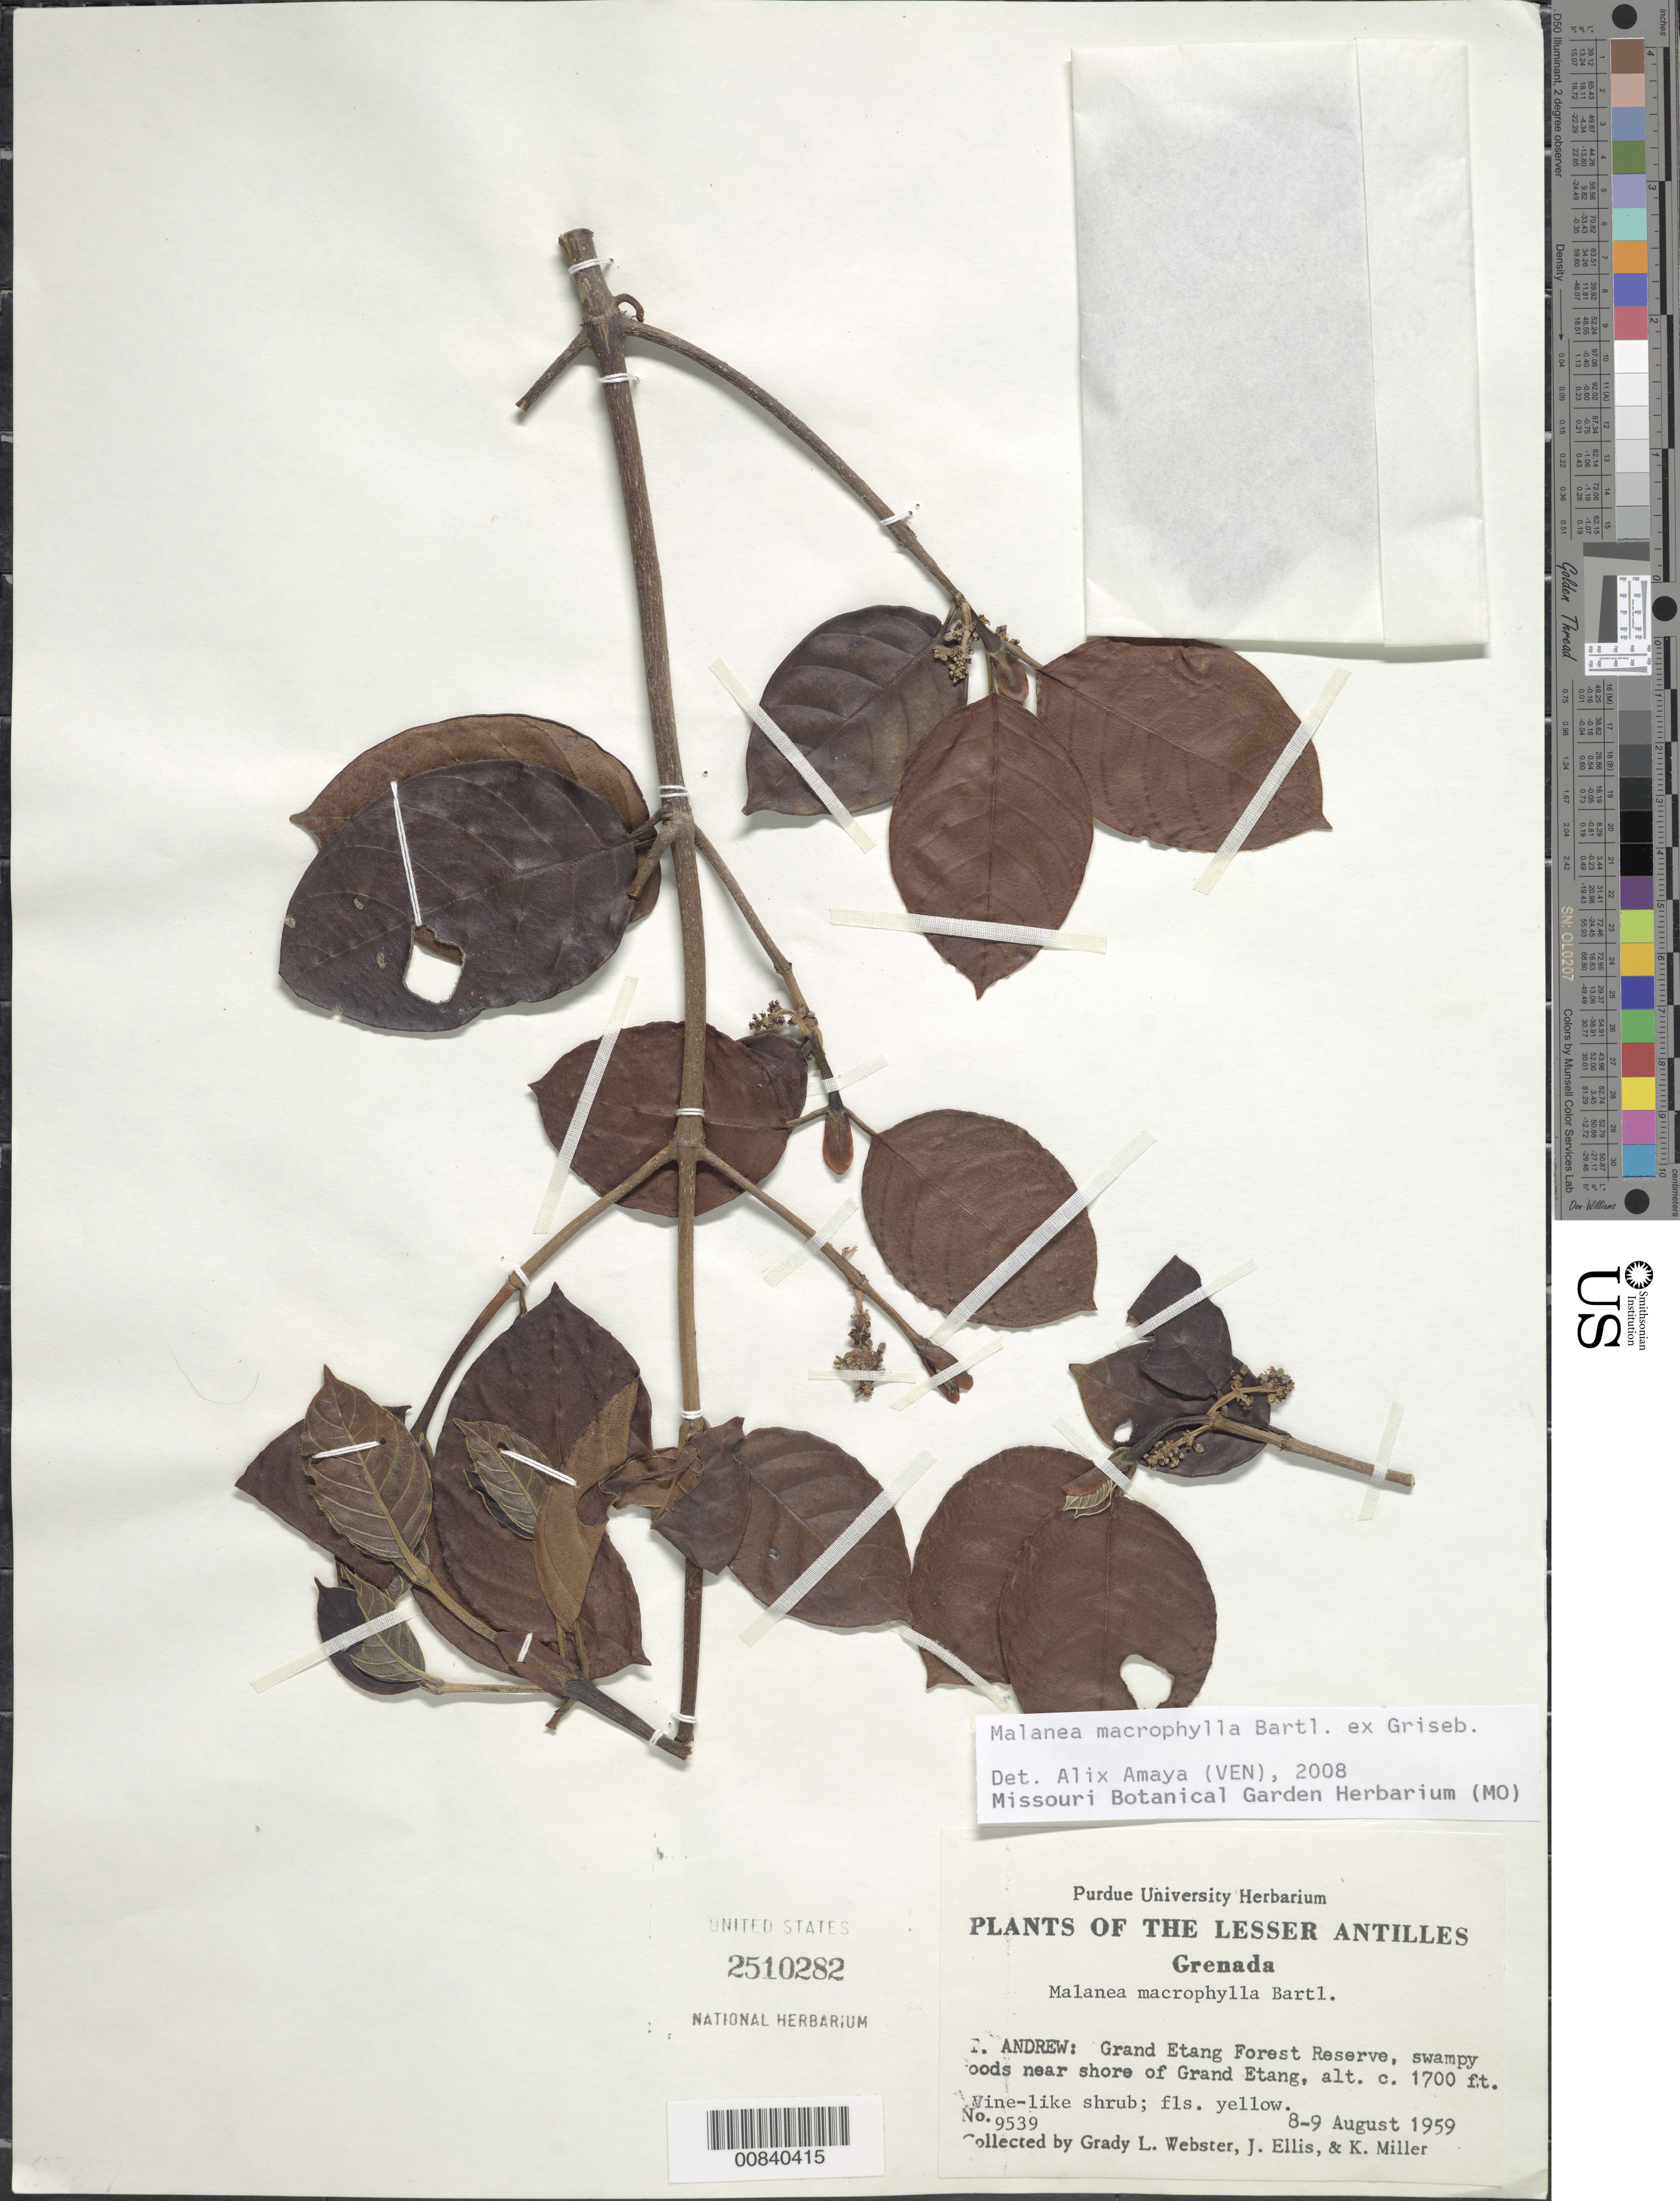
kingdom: Plantae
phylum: Tracheophyta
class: Magnoliopsida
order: Gentianales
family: Rubiaceae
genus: Malanea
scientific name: Malanea glabra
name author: A. Rich.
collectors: G. L. Webster, J. R. Ellis & K. Miller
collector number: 9539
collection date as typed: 08 Aug 1959 to 09 Aug 1959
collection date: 1959-08-08/1959-08-09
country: Grenada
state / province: Saint Andrew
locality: Grand Etang Forest Reserve, near shore of Grand Etang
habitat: Swampy woods near shore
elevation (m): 518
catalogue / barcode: US 2510282